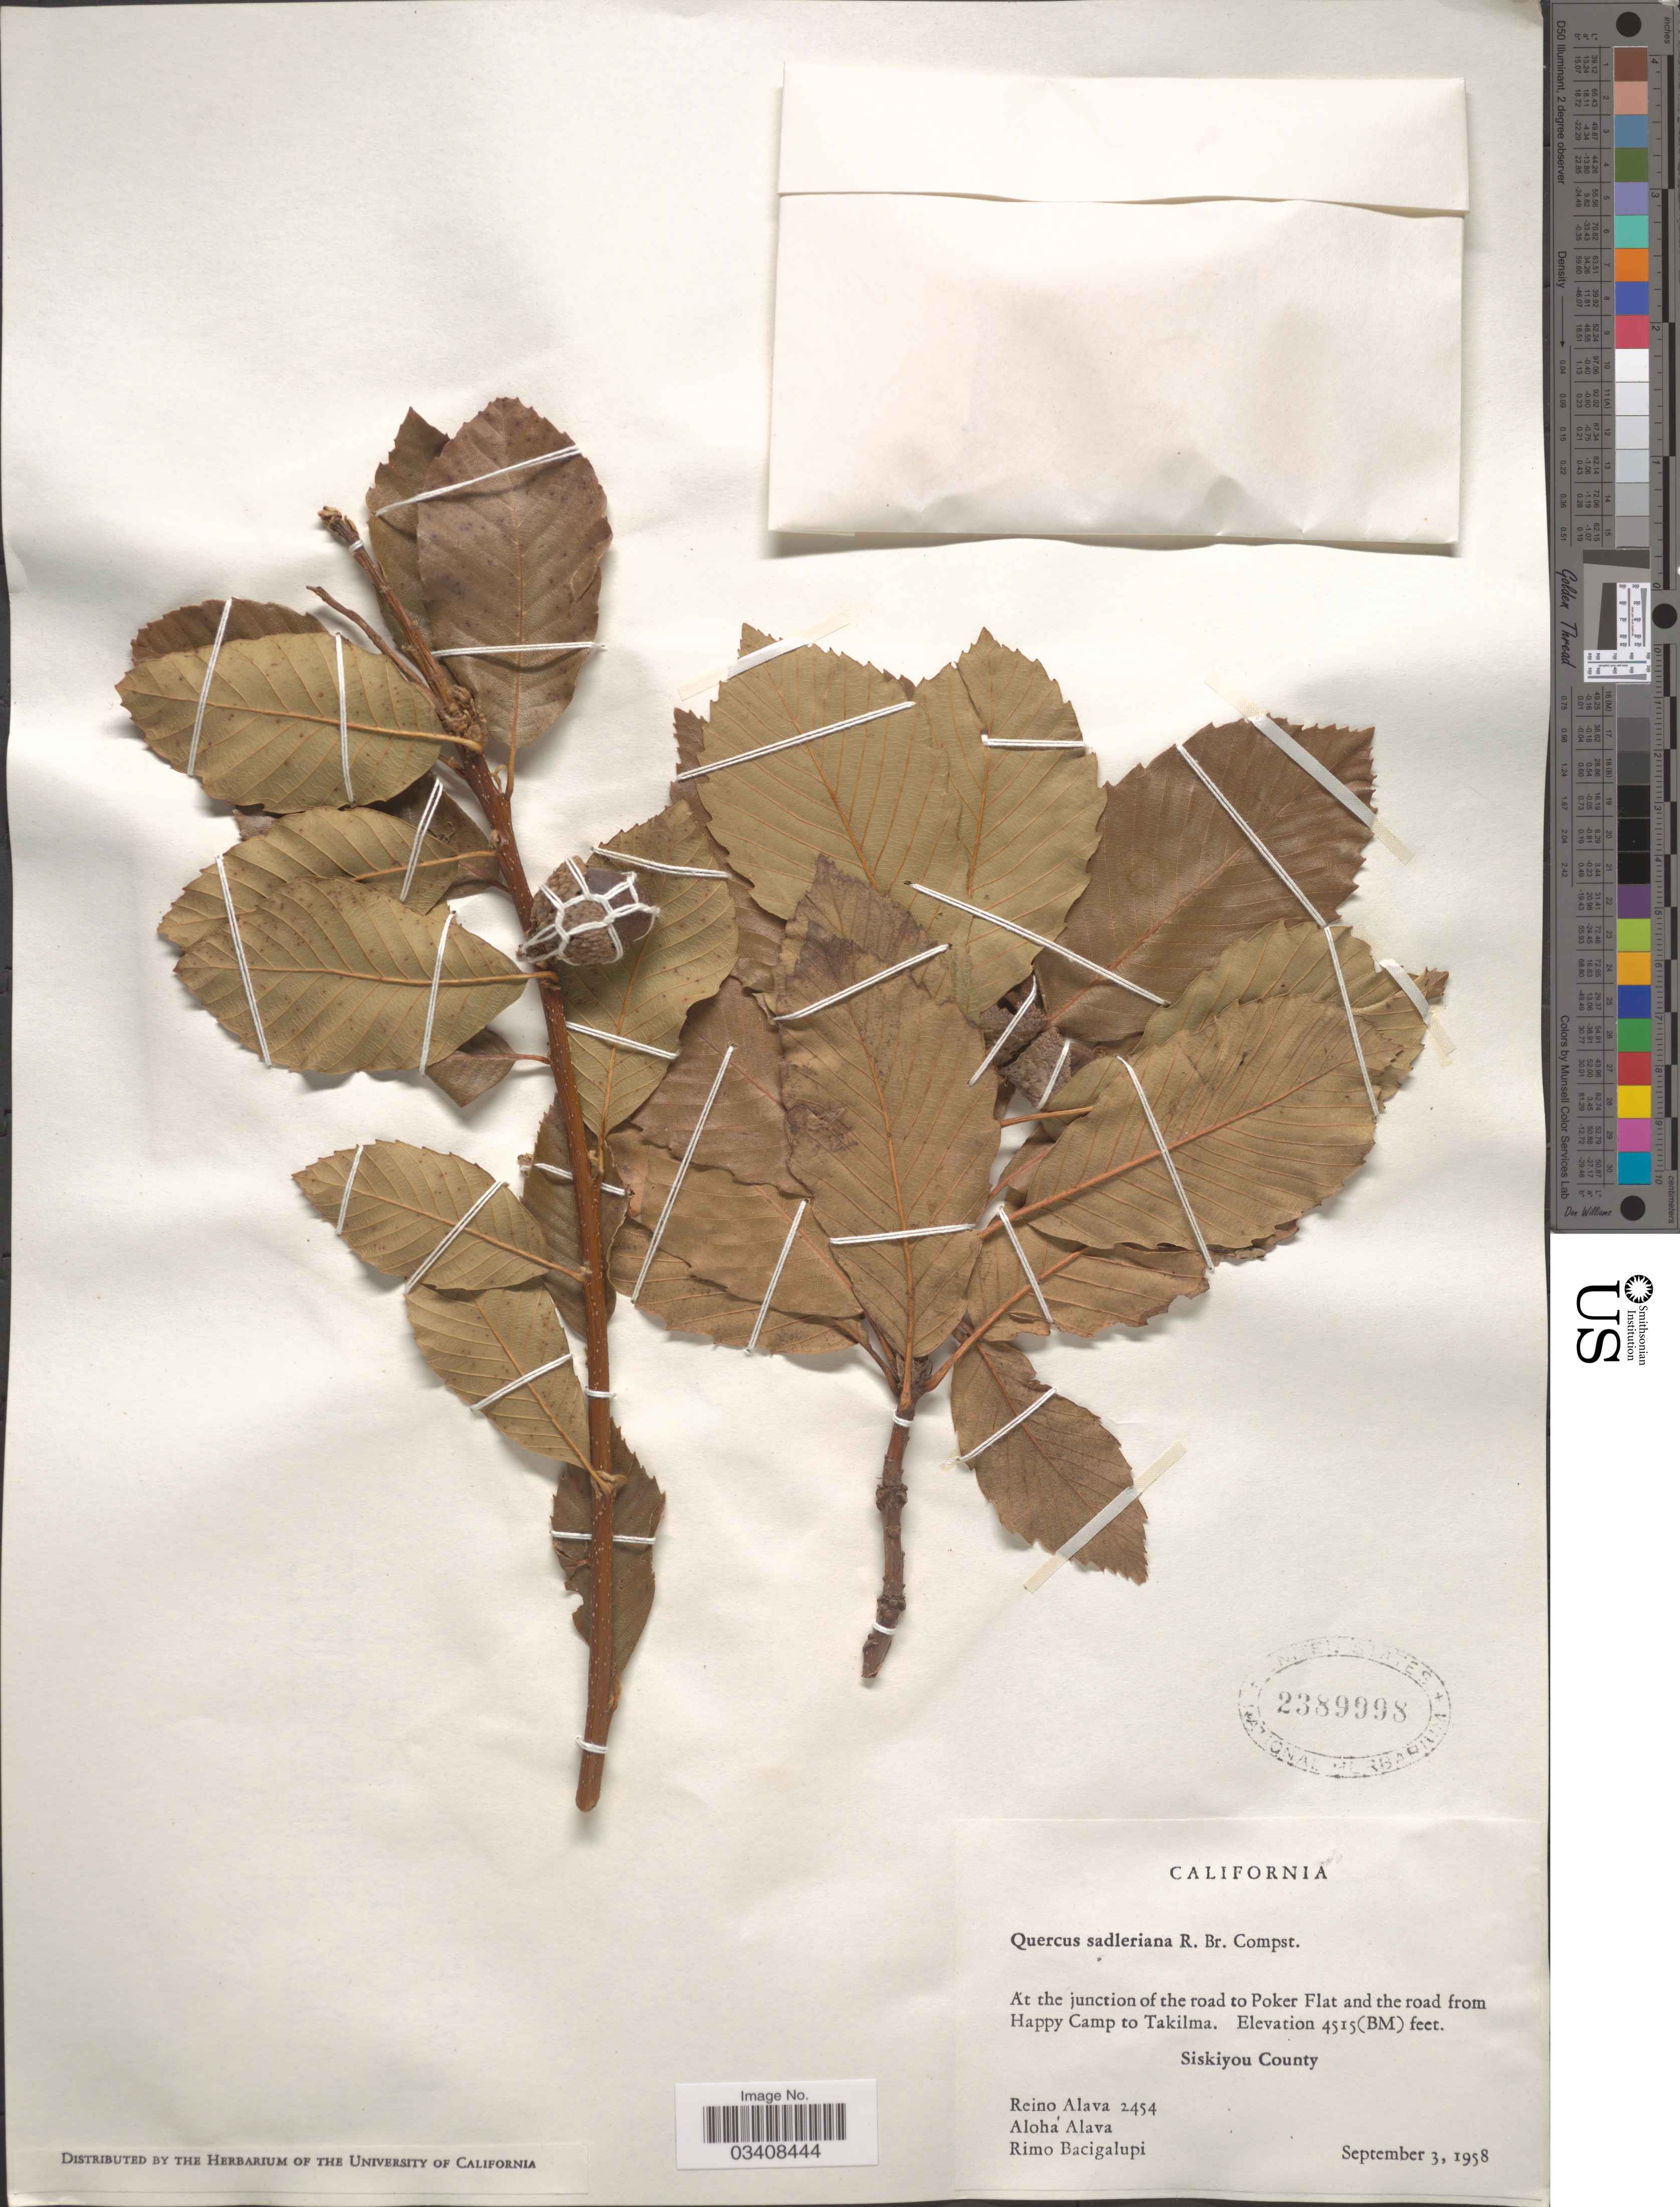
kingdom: Plantae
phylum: Tracheophyta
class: Magnoliopsida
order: Fagales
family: Fagaceae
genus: Quercus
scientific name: Quercus sadleriana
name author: R. Br.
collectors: R. O. Alava, A. Alava & R. Bacigalupi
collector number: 2454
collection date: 1958-09-03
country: United States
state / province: California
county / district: Siskiyou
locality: At the junction of the road to Poker Flat and the road from Happy Camp to Takilma. Siskiyou County.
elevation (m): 1376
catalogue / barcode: US 2389998